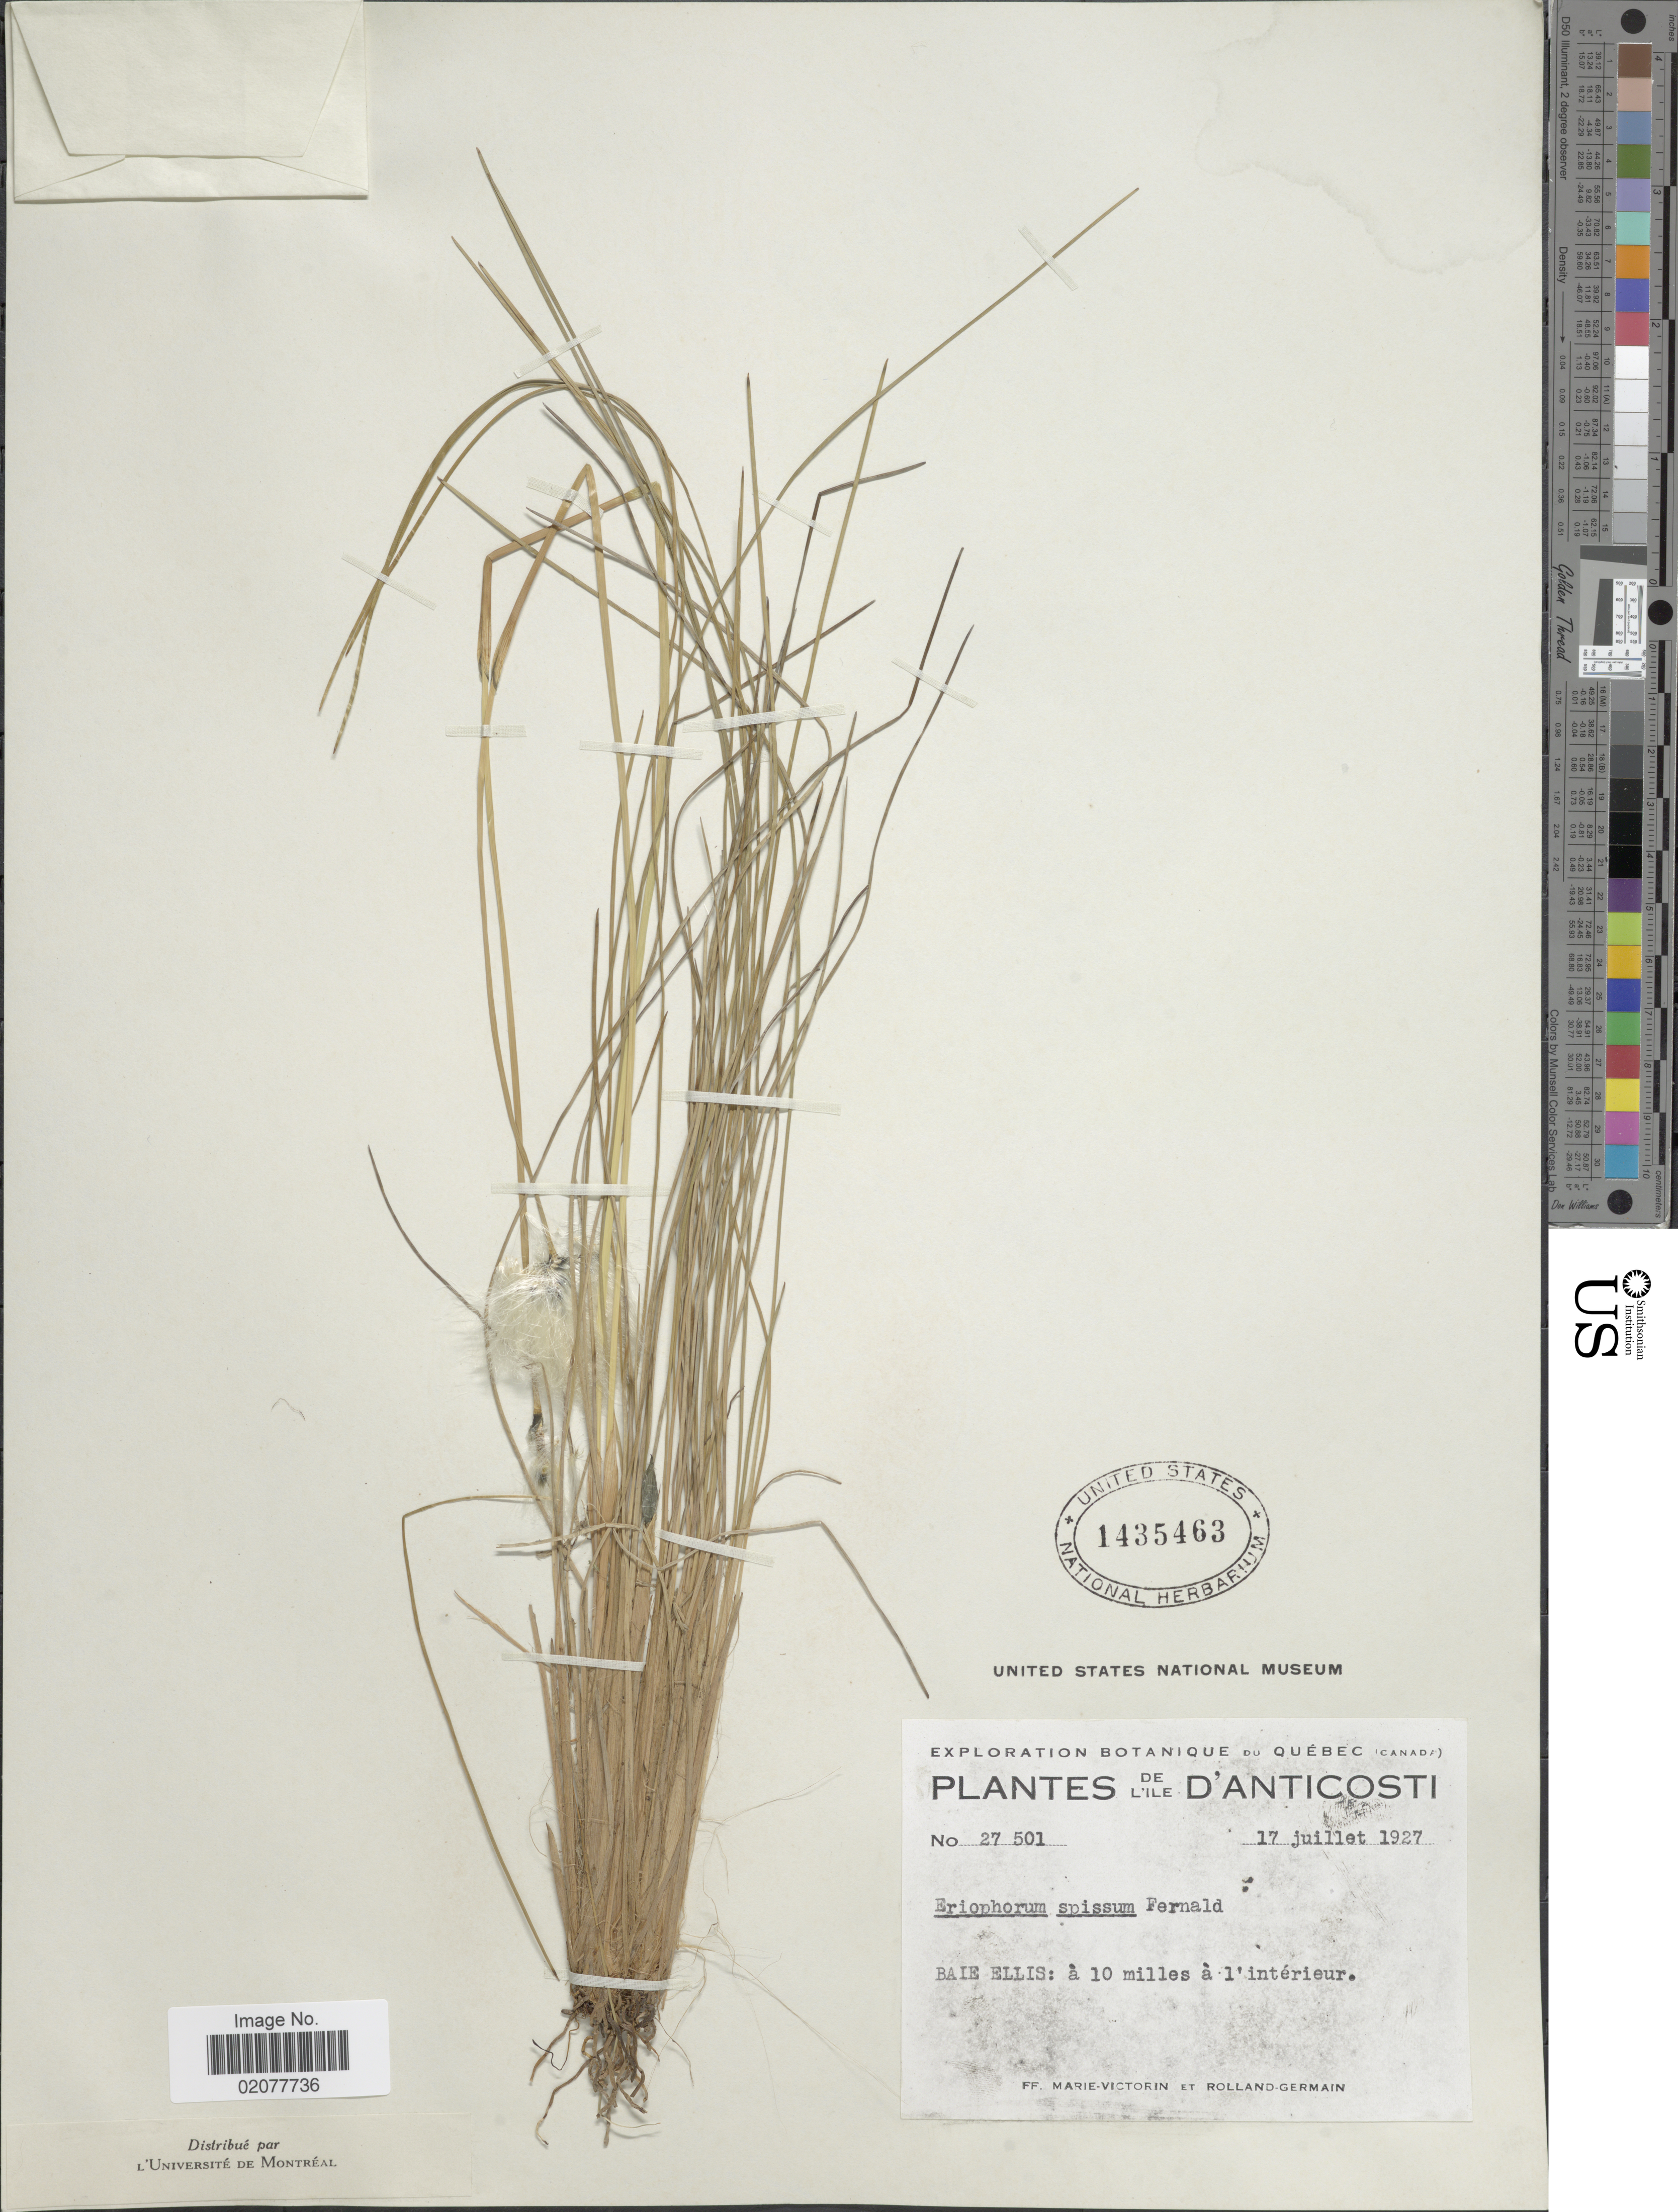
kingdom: Plantae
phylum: Tracheophyta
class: Liliopsida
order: Poales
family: Cyperaceae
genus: Eriophorum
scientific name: Eriophorum spissum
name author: Fernald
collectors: F. Marie-Victorin & Rolland-Germain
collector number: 27501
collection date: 1927-07-17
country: Canada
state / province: Quebec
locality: Bale Ellis: a 10 miles a l'interieur. D'Anticosti.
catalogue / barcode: US 1435463